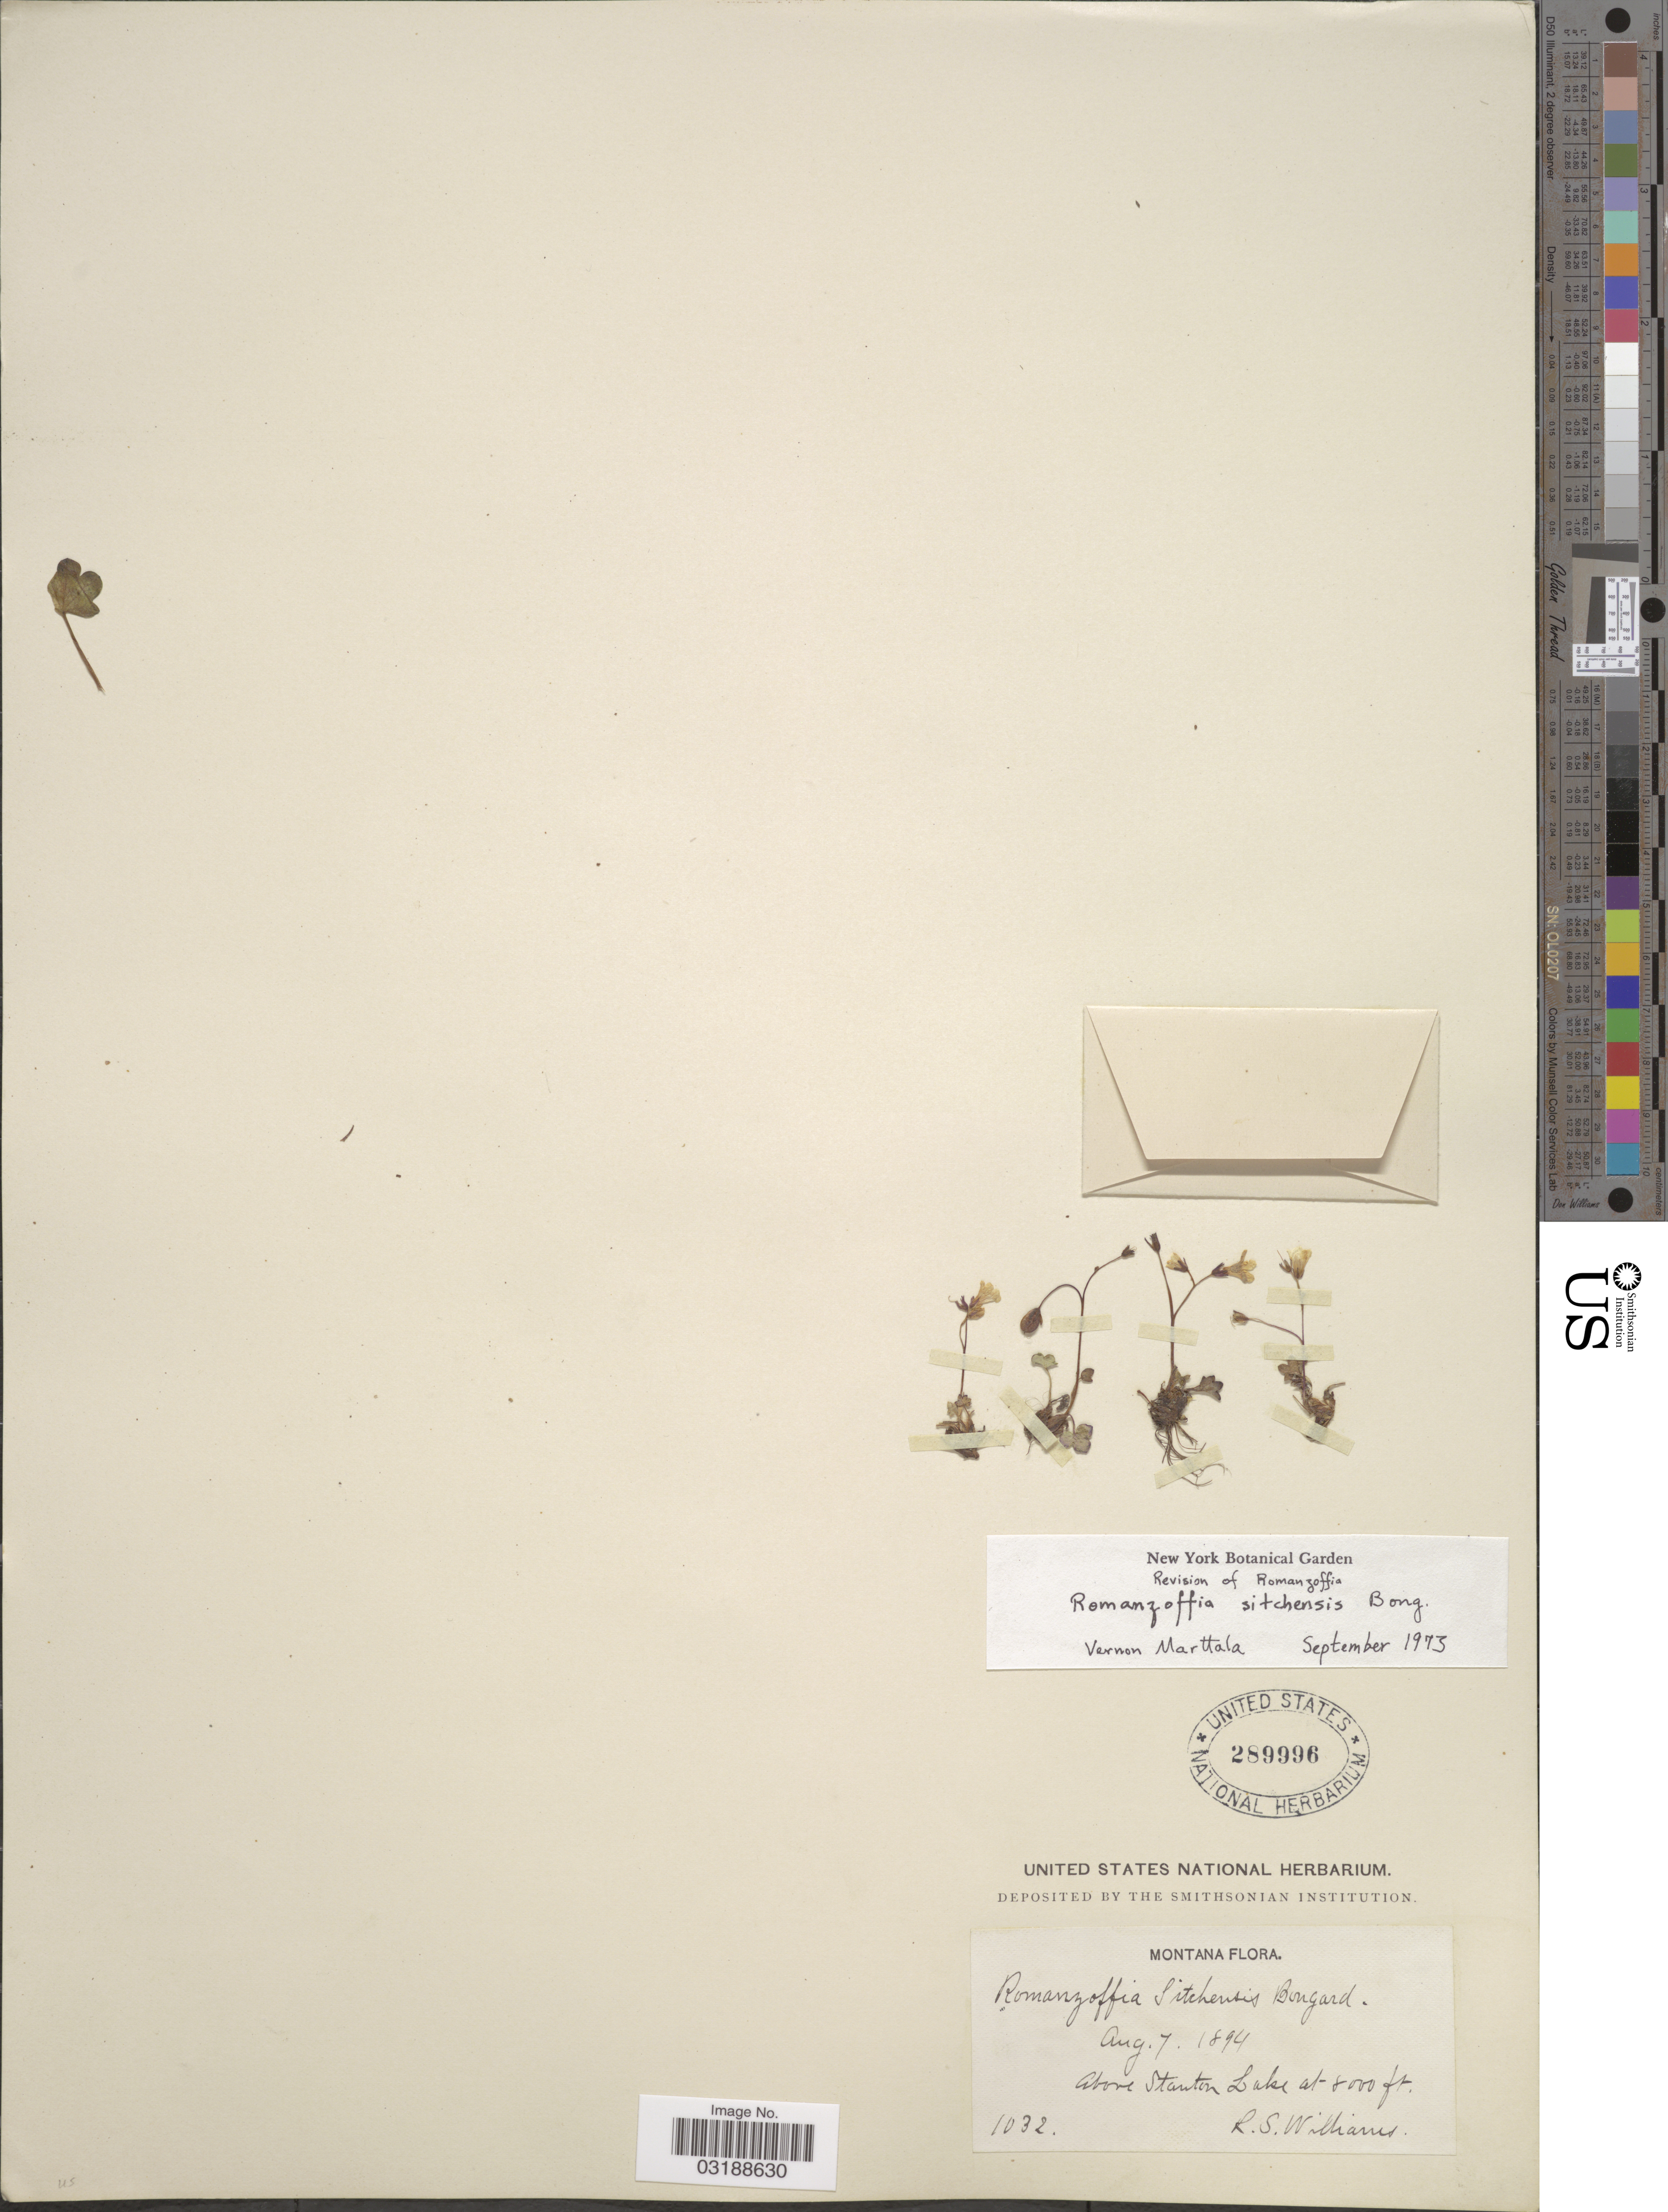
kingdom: Plantae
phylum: Tracheophyta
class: Magnoliopsida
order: Boraginales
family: Hydrophyllaceae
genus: Romanzoffia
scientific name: Romanzoffia sitchensis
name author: Bong.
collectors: R. S. Williams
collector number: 1032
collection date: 1894-08-07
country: United States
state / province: Montana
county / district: Flathead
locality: Above Stanton Lake.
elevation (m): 2438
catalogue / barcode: US 289996